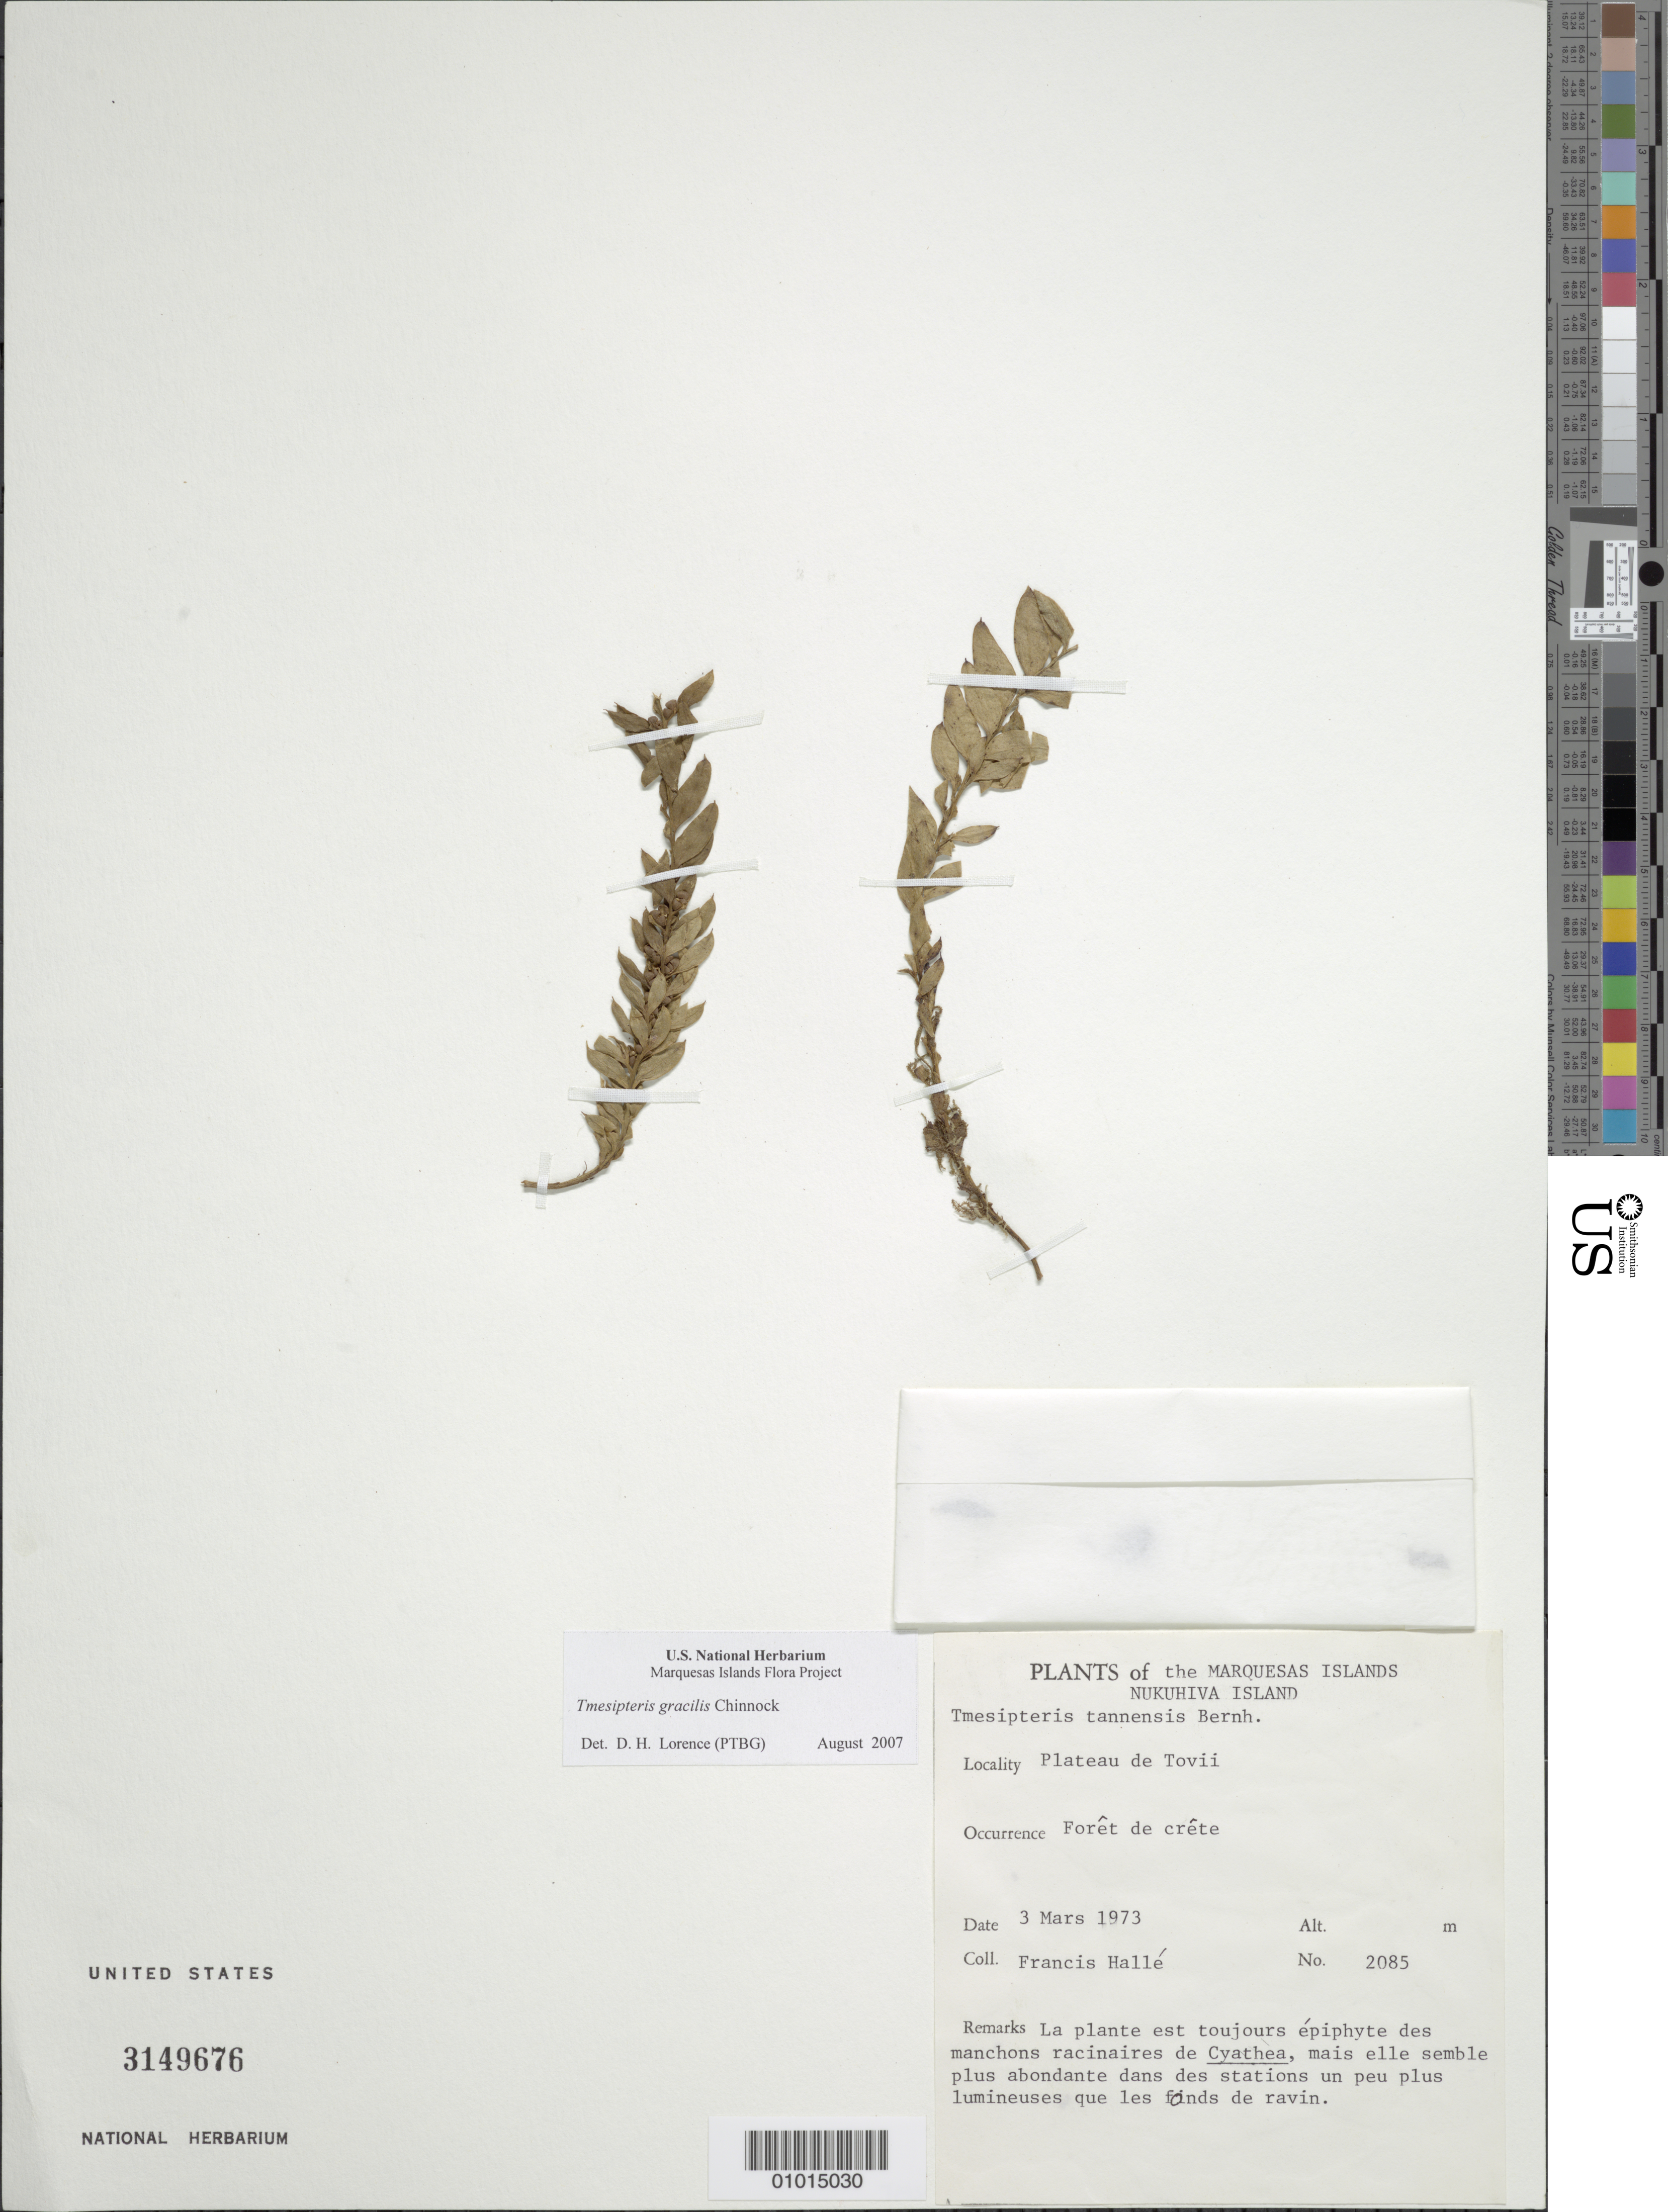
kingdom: Plantae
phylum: Tracheophyta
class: Polypodiopsida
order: Psilotales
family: Psilotaceae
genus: Tmesipteris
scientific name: Tmesipteris gracilis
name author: Chinnock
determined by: Lorence, David H., (PTBG), National Tropical Botanical Garden (UNITED STATES)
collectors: F. Hallé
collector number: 2085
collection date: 1973-03-03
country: French Polynesia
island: Nuku Hiva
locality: Plateau de Toovii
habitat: Forêt de crête; toujours épiphyte des manchons racinaires de Cyathea, mais elle semble plus abondante dans des stations un peu plus lumineuses que les fonds de ravin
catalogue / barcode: US 3149676